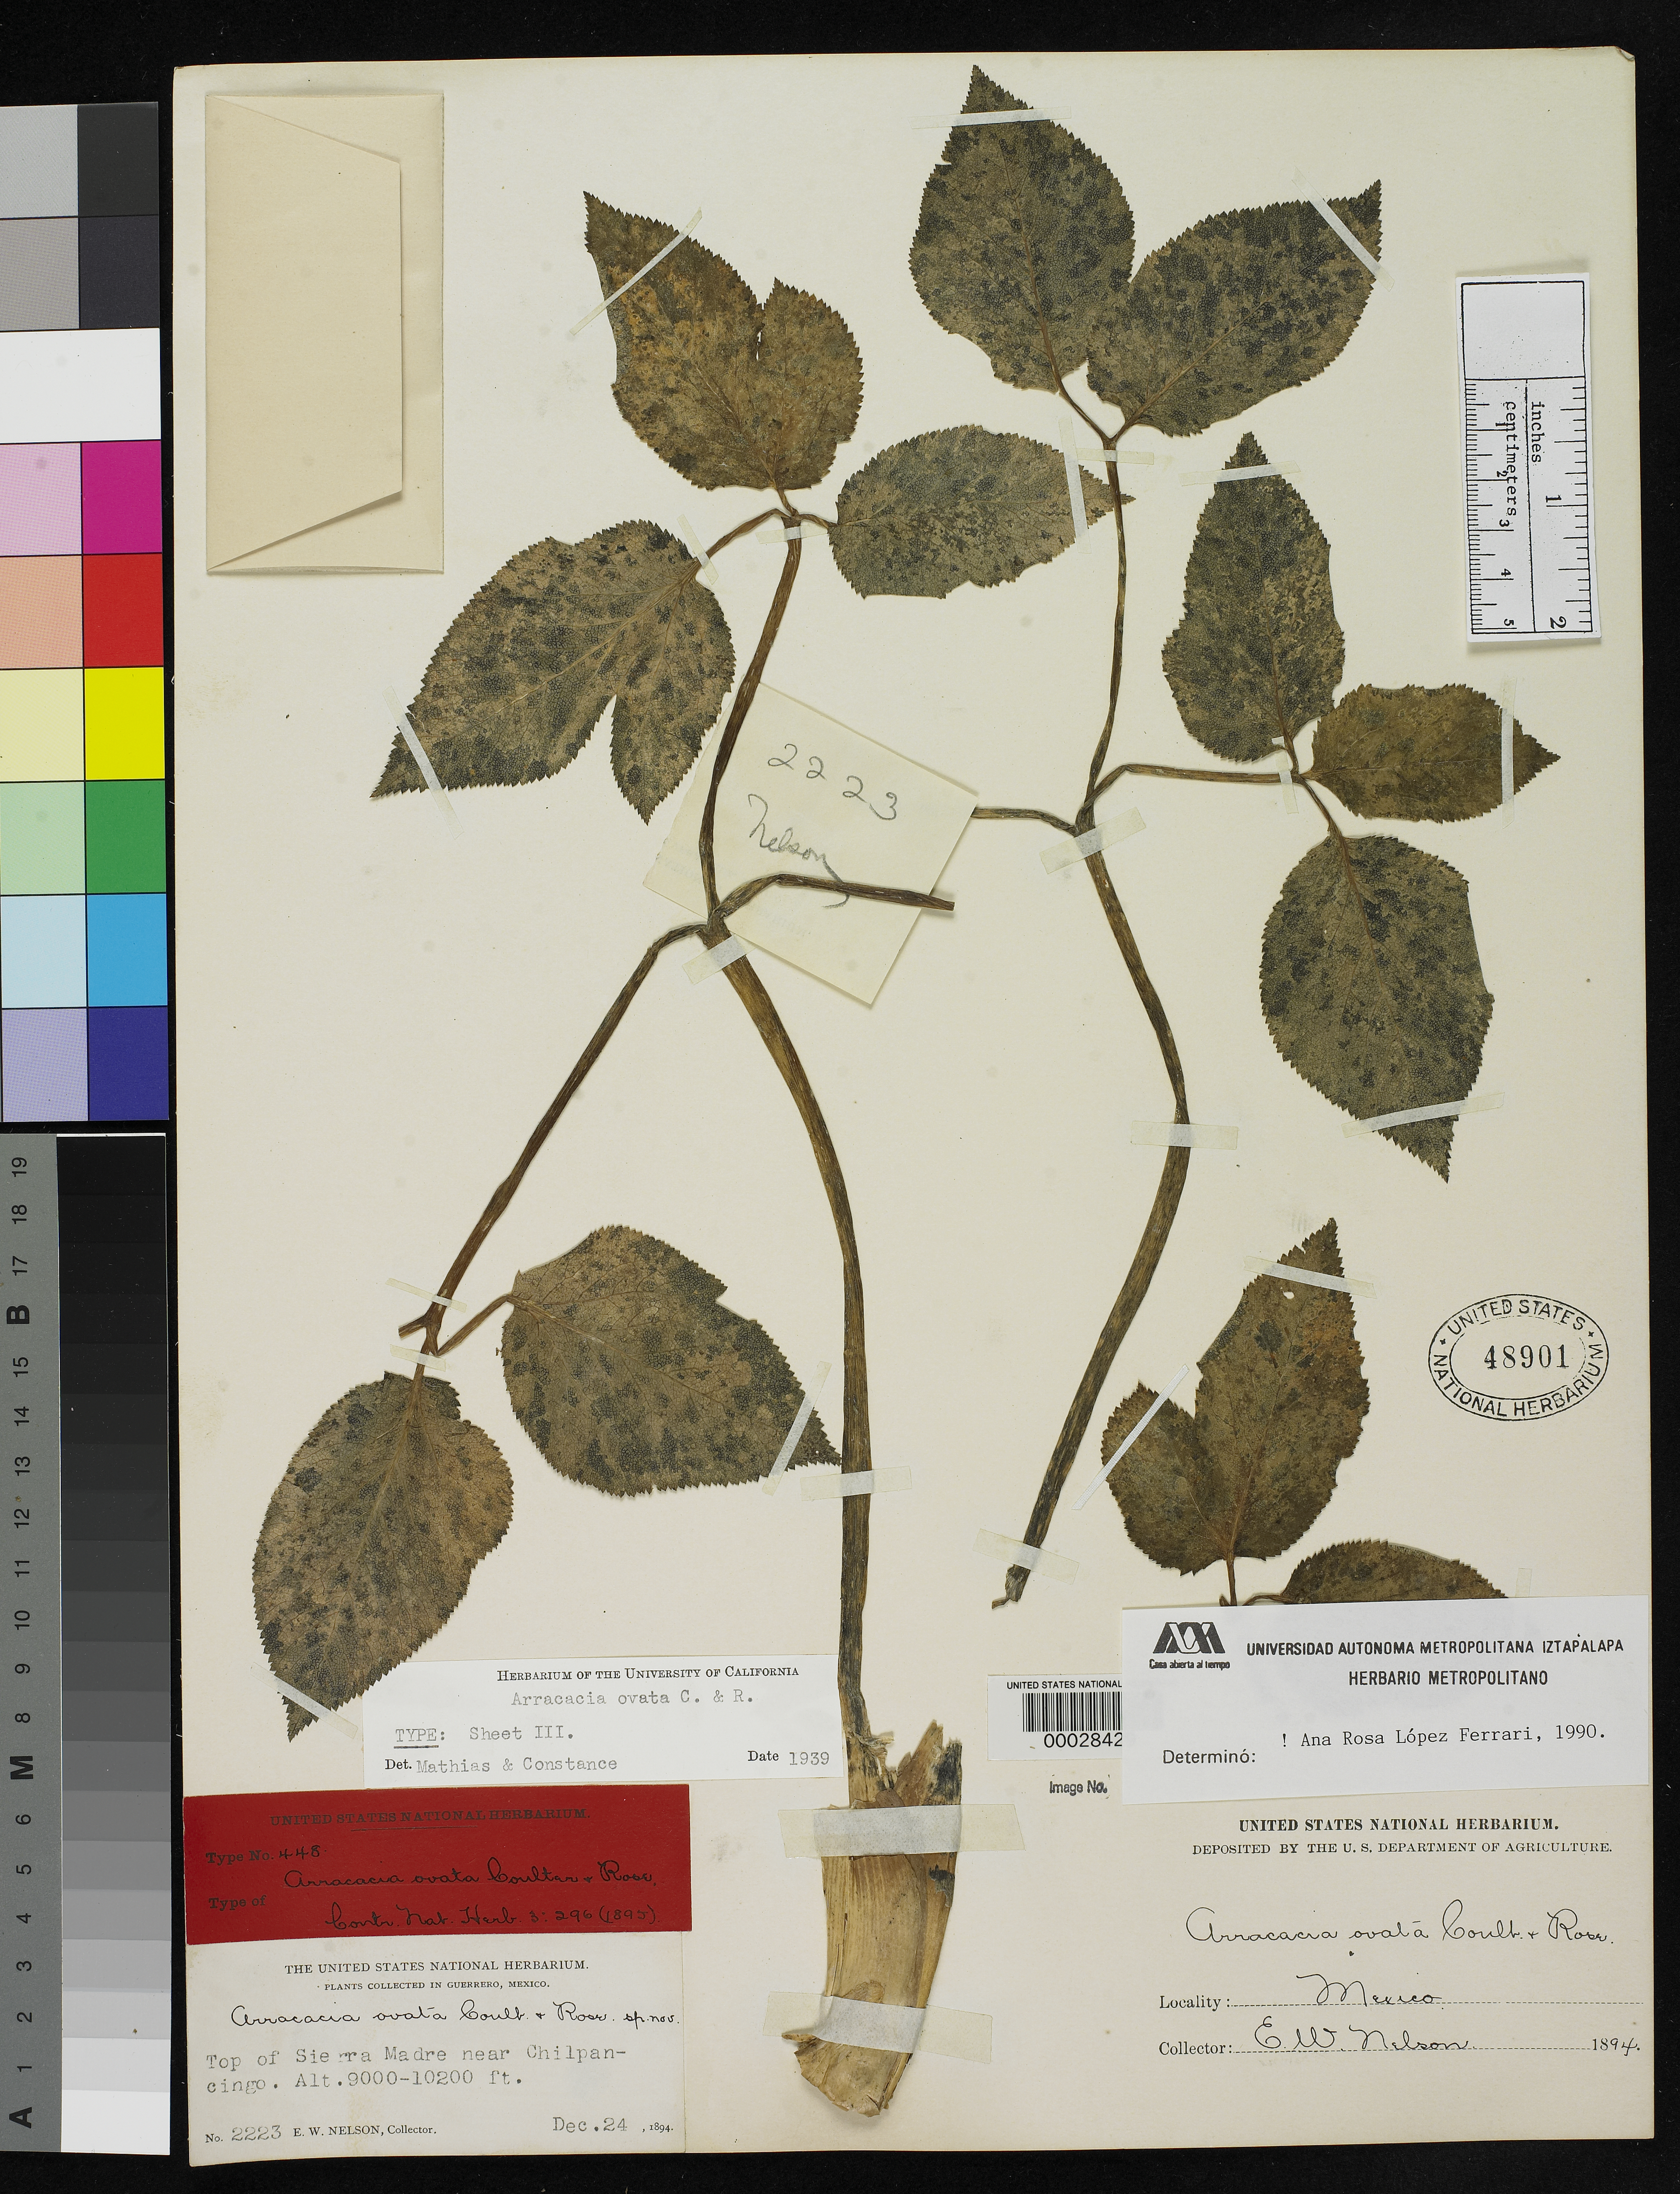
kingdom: Plantae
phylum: Tracheophyta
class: Magnoliopsida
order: Apiales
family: Apiaceae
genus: Arracacia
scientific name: Arracacia ovata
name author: J.M. Coult. & Rose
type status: Type Collection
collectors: E. W. Nelson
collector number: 2223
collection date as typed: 24 Dec 1894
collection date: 1894-12-24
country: Mexico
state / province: Guerrero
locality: Sierra Madre near Chilpancingo.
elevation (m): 2743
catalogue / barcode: US 48901